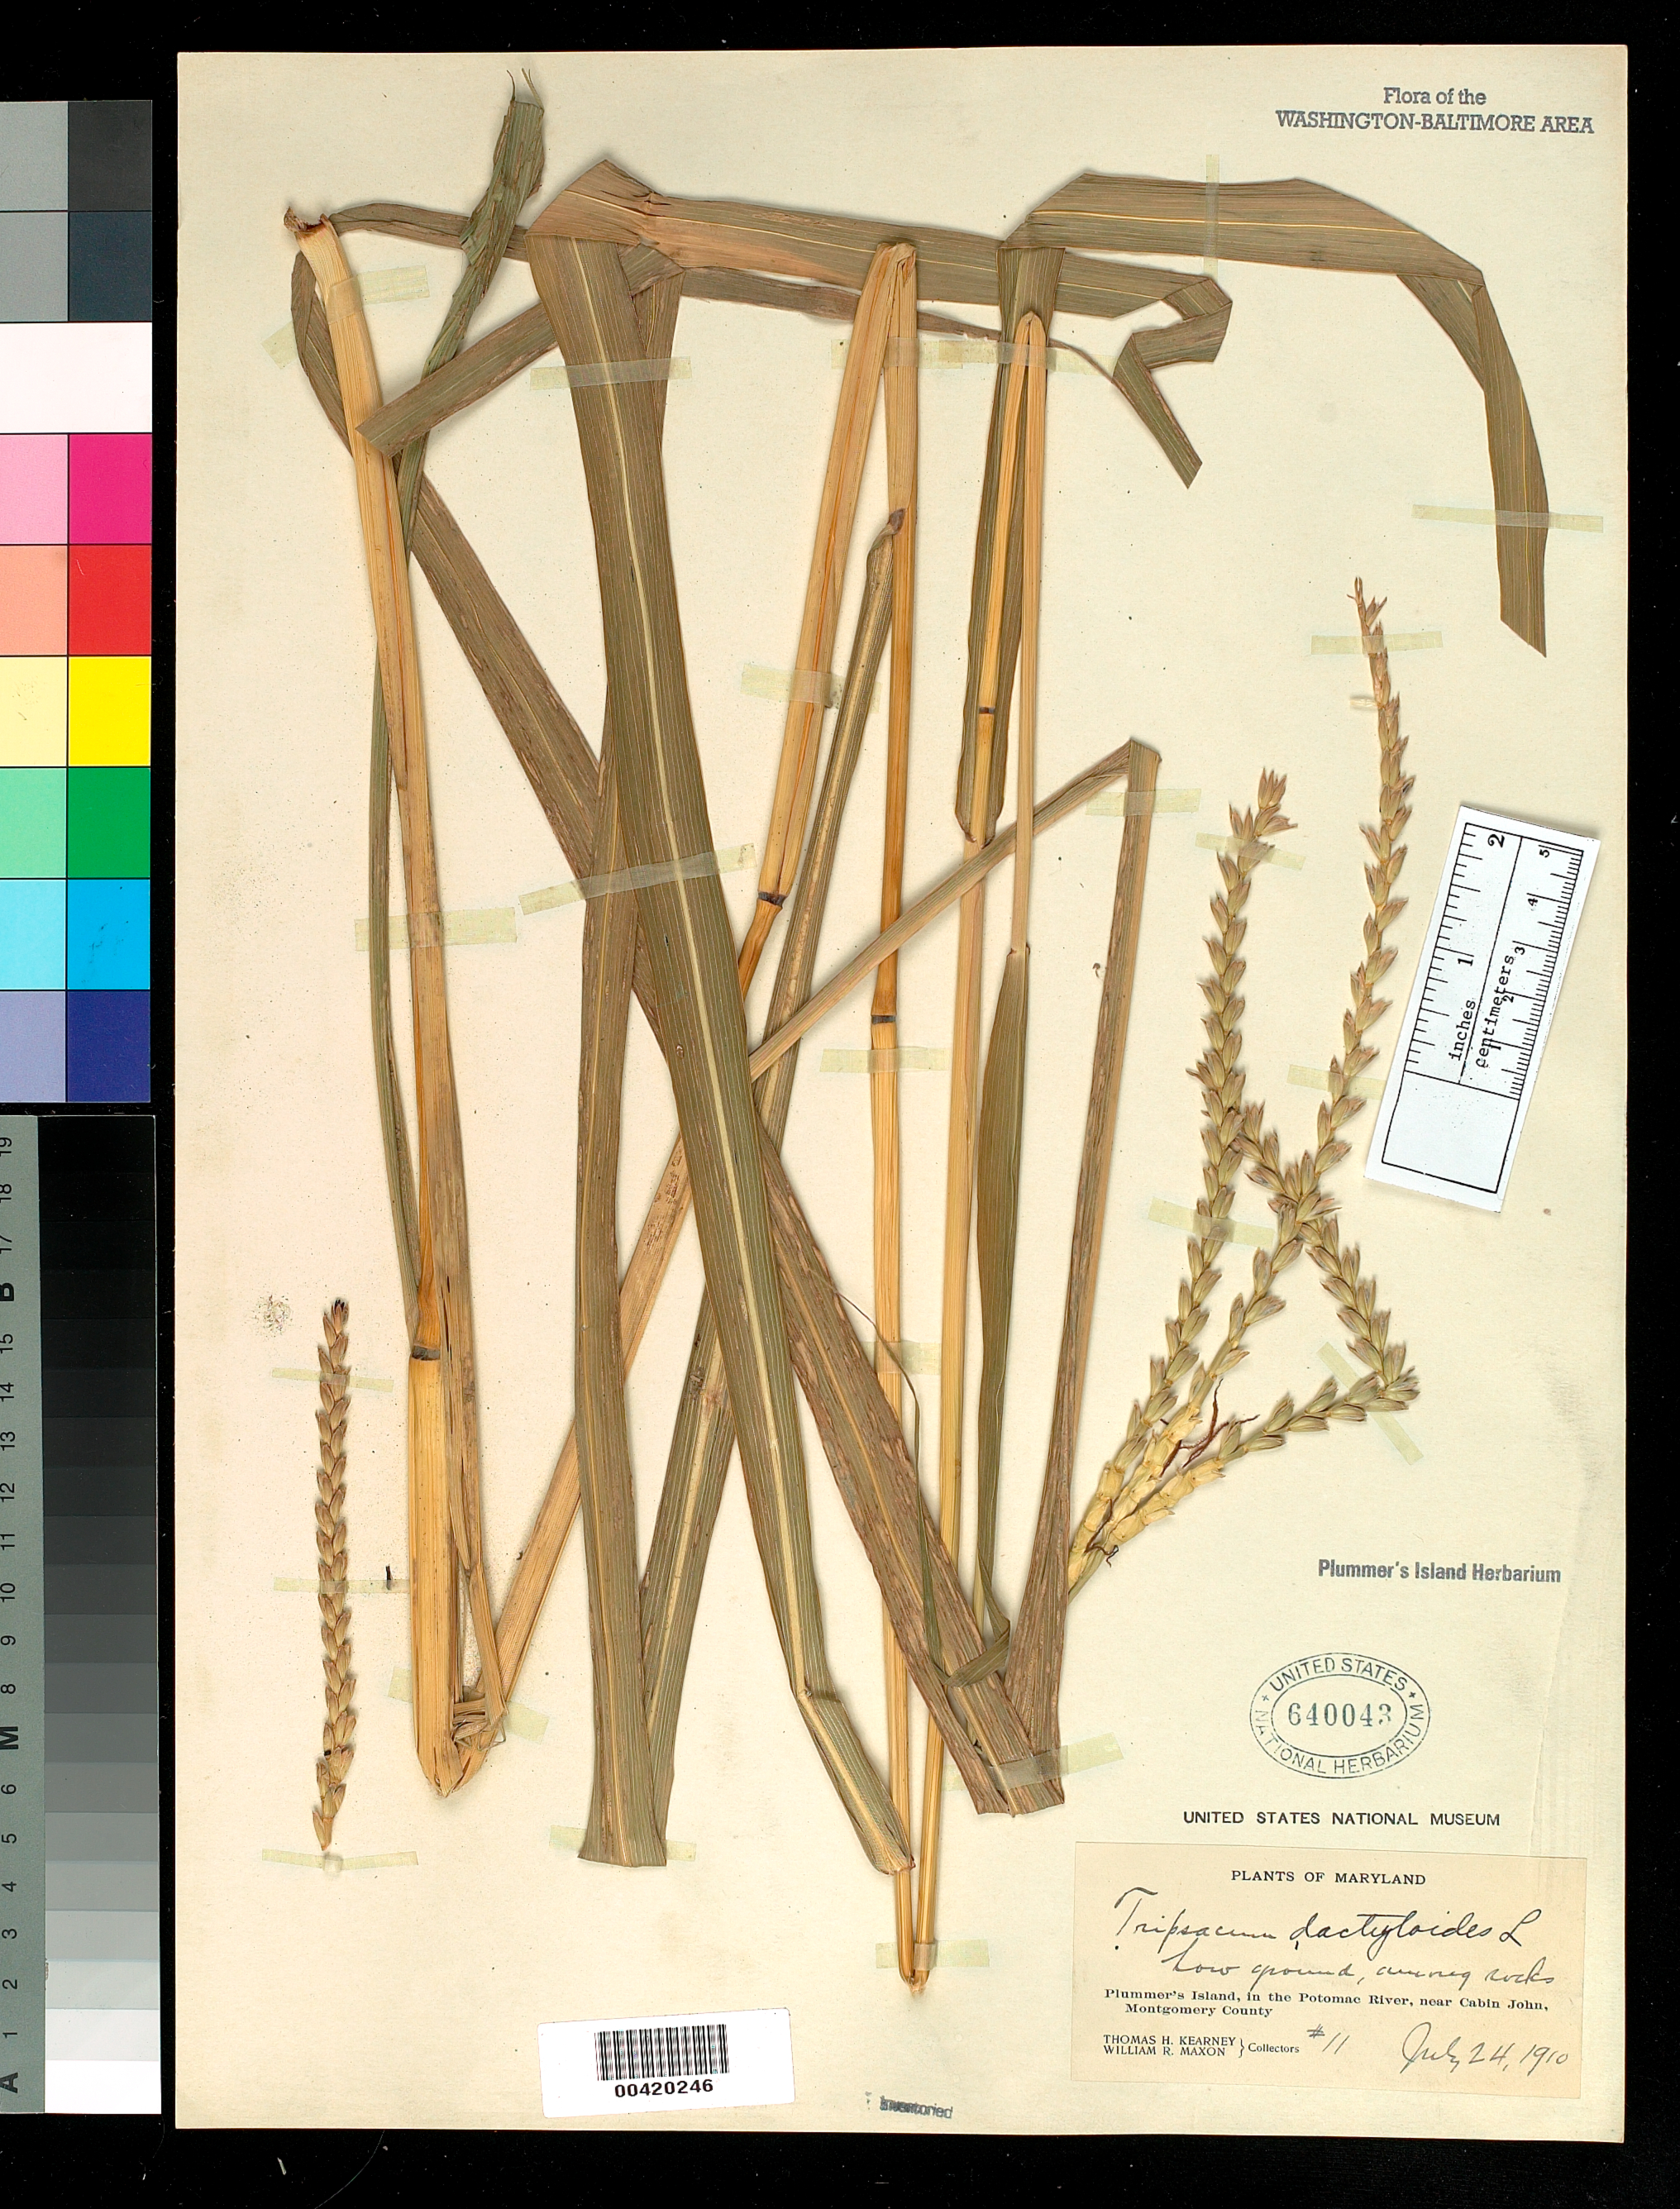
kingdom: Plantae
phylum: Tracheophyta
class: Liliopsida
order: Poales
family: Poaceae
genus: Tripsacum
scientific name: Tripsacum dactyloides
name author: (L.) L.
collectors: T. H. Kearney & W. R. Maxon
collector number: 11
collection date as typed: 24 Jul 1910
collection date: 1910-07-24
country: United States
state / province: Maryland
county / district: Montgomery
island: Plummers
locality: Plummer's Island C. & O. Canal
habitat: Low ground, among rocks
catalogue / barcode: US 640043